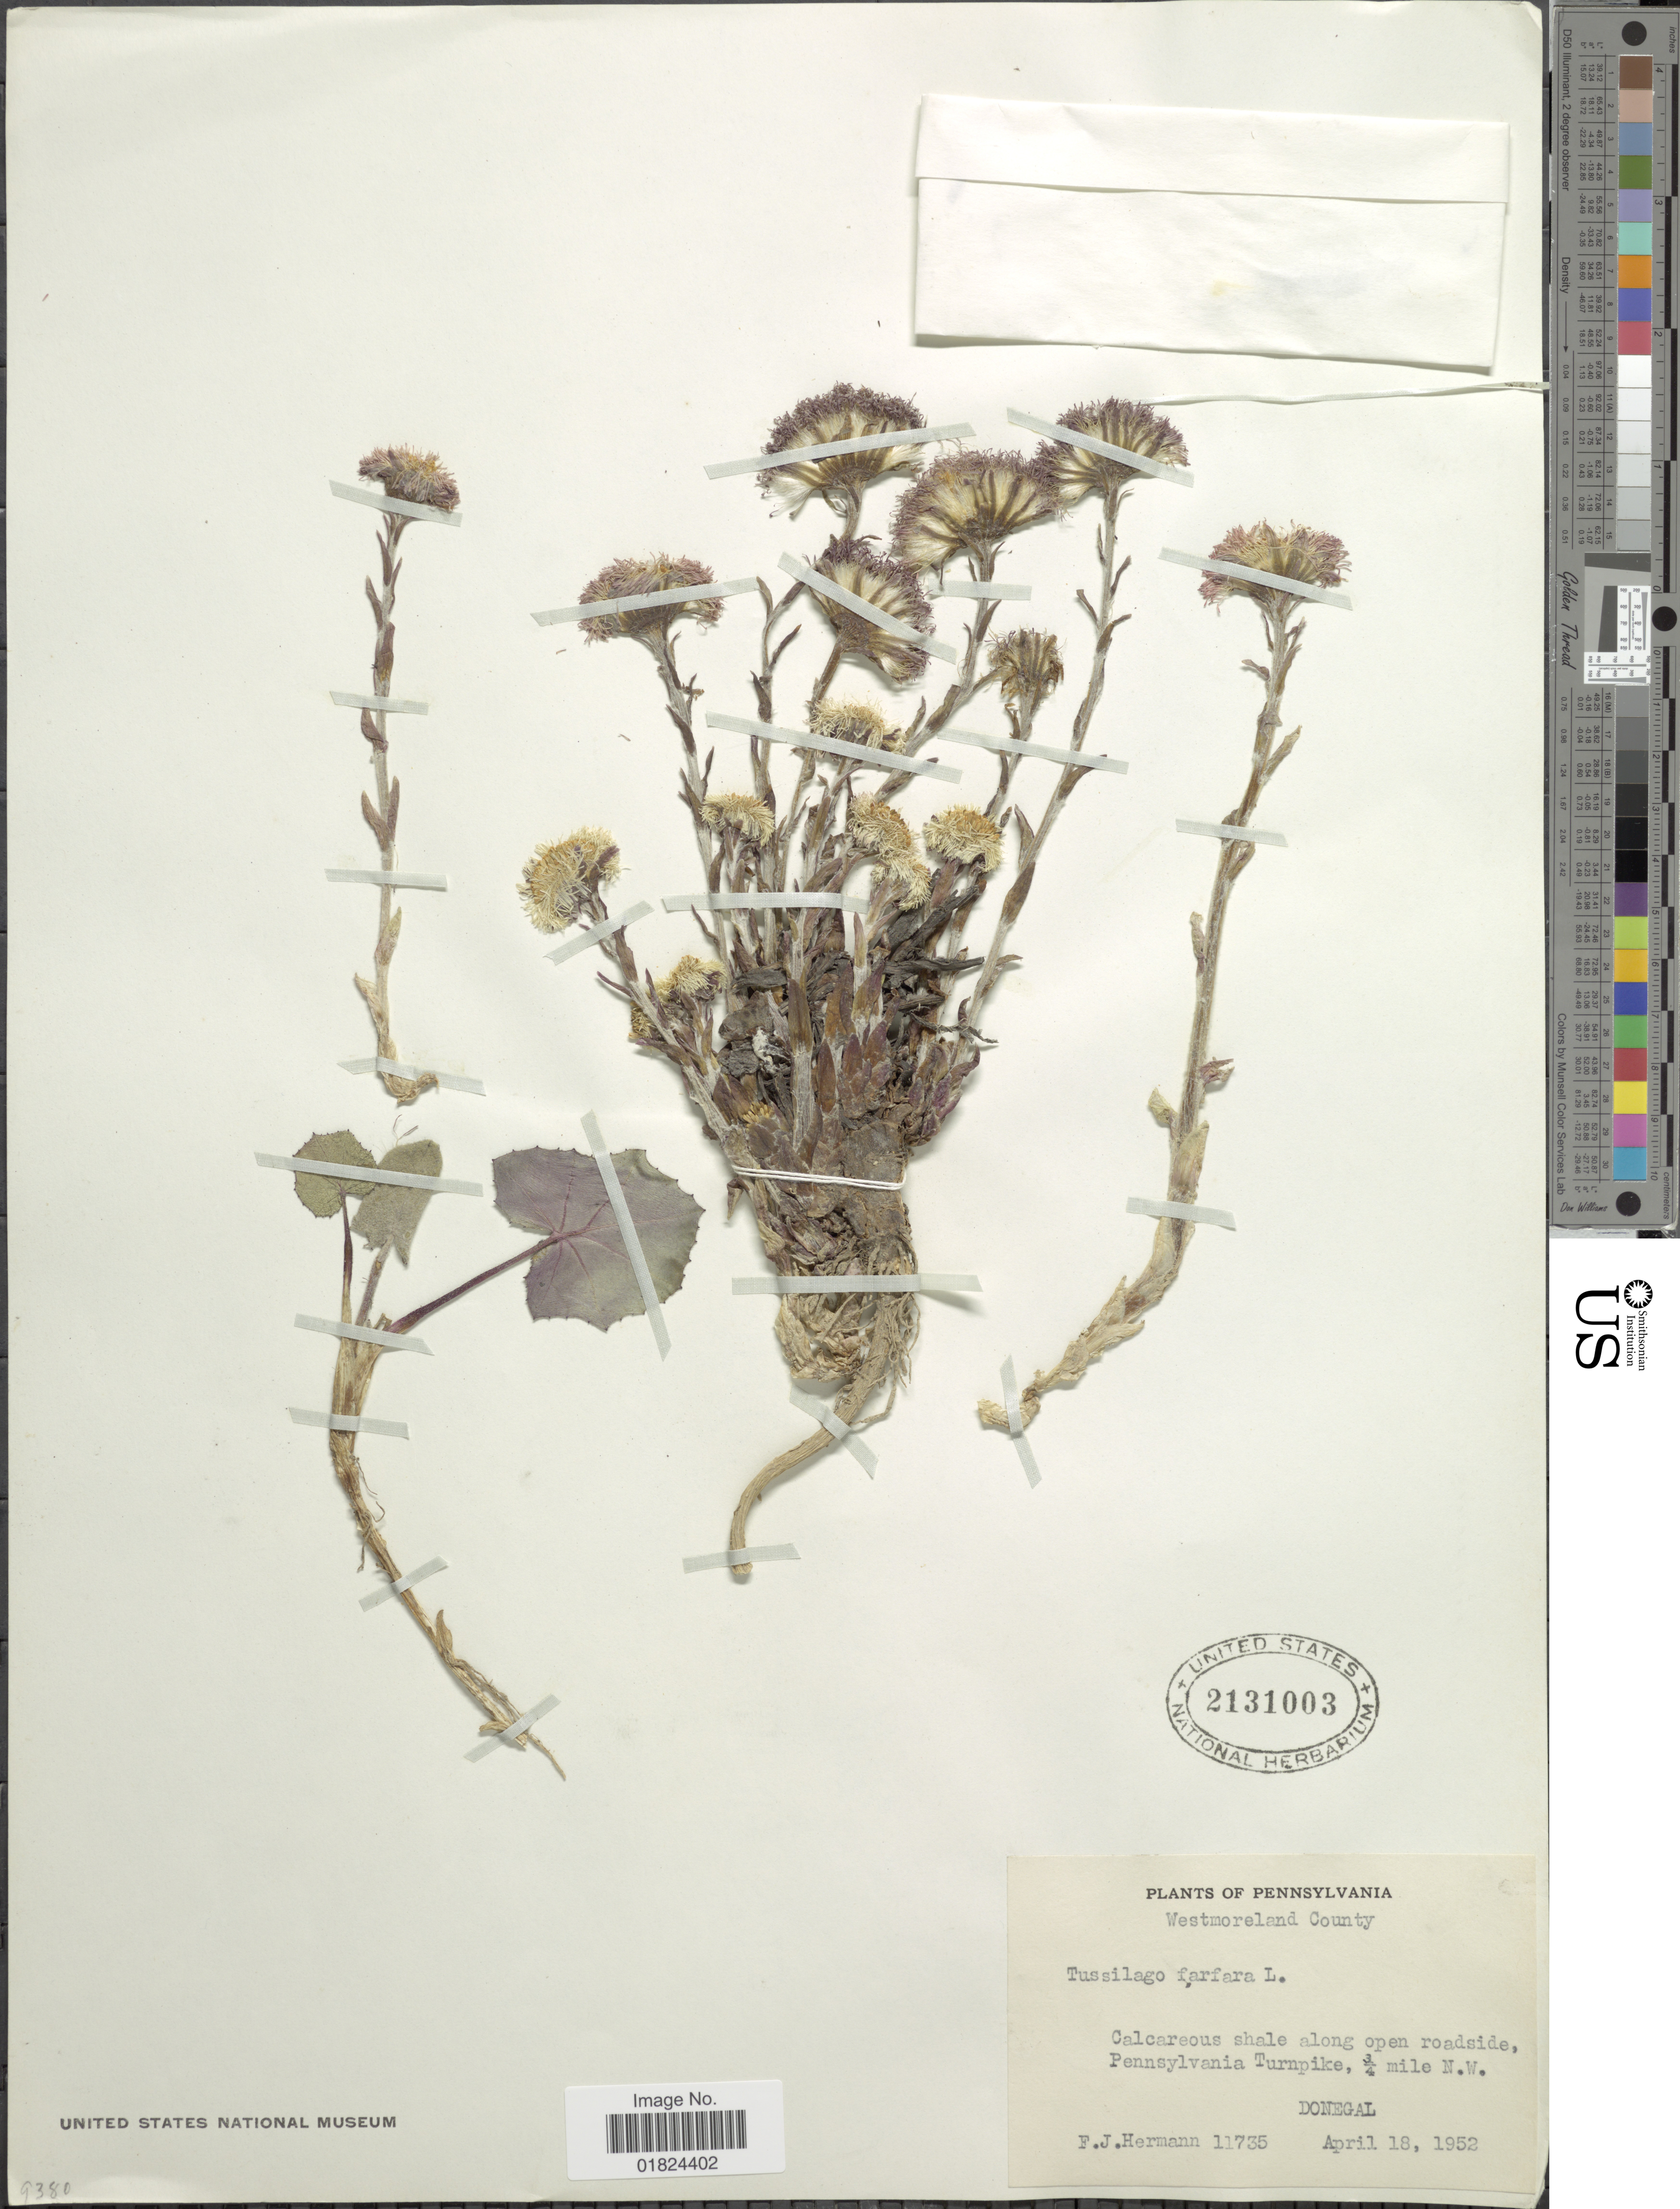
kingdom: Plantae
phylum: Tracheophyta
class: Magnoliopsida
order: Asterales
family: Asteraceae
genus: Tussilago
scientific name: Tussilago farfara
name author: L.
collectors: F. J. Hermann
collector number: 11735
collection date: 1952-04-18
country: United States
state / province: Pennsylvania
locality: Westmoreland County, calcareous shale along open roadside, Pennsylvania Turnpike, 3/4 mile N.W., Donegal.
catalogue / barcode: US 2131003